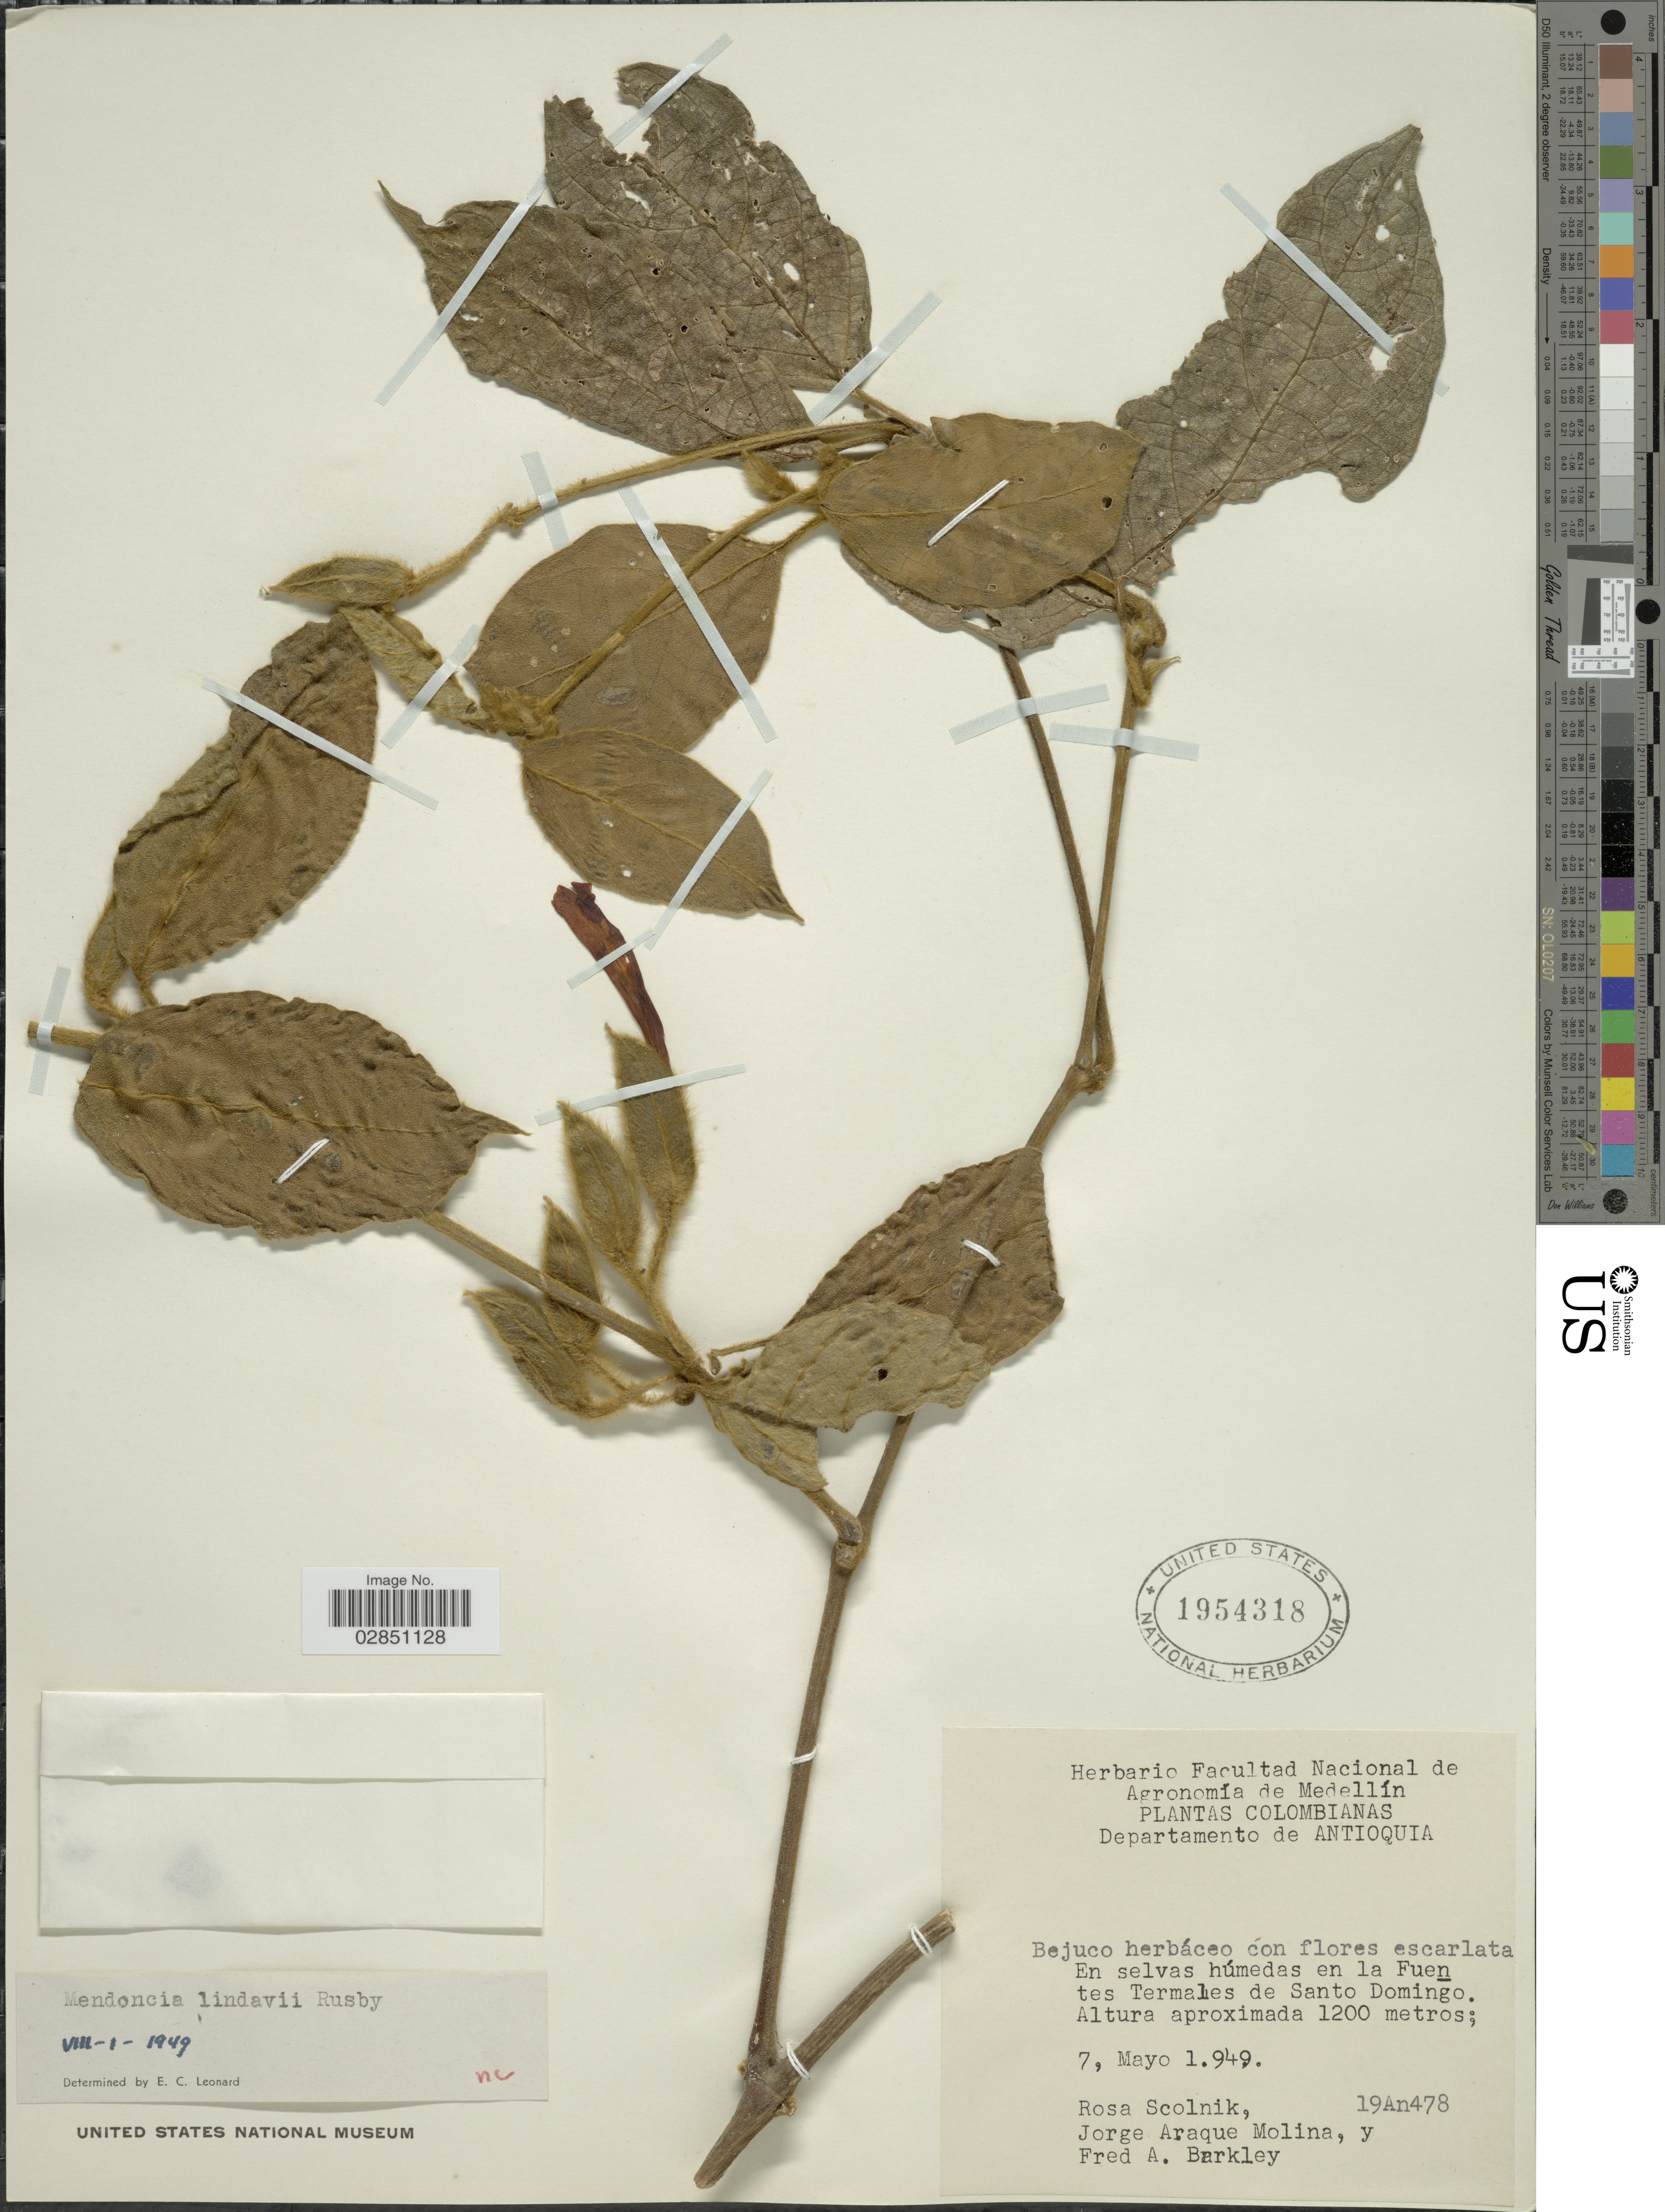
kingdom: Plantae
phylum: Tracheophyta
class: Magnoliopsida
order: Lamiales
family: Acanthaceae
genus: Mendoncia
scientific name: Mendoncia lindavii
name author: Rusby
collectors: R. Scolnik, J. A. Molina & F. A. Barkley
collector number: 19An478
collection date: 1949-05-07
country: Colombia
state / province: Antioquia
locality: Departamento de Antioquia. En selvas húmedas en la Fuentes Termales de Santo Domingo.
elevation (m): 1200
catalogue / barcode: US 1954318